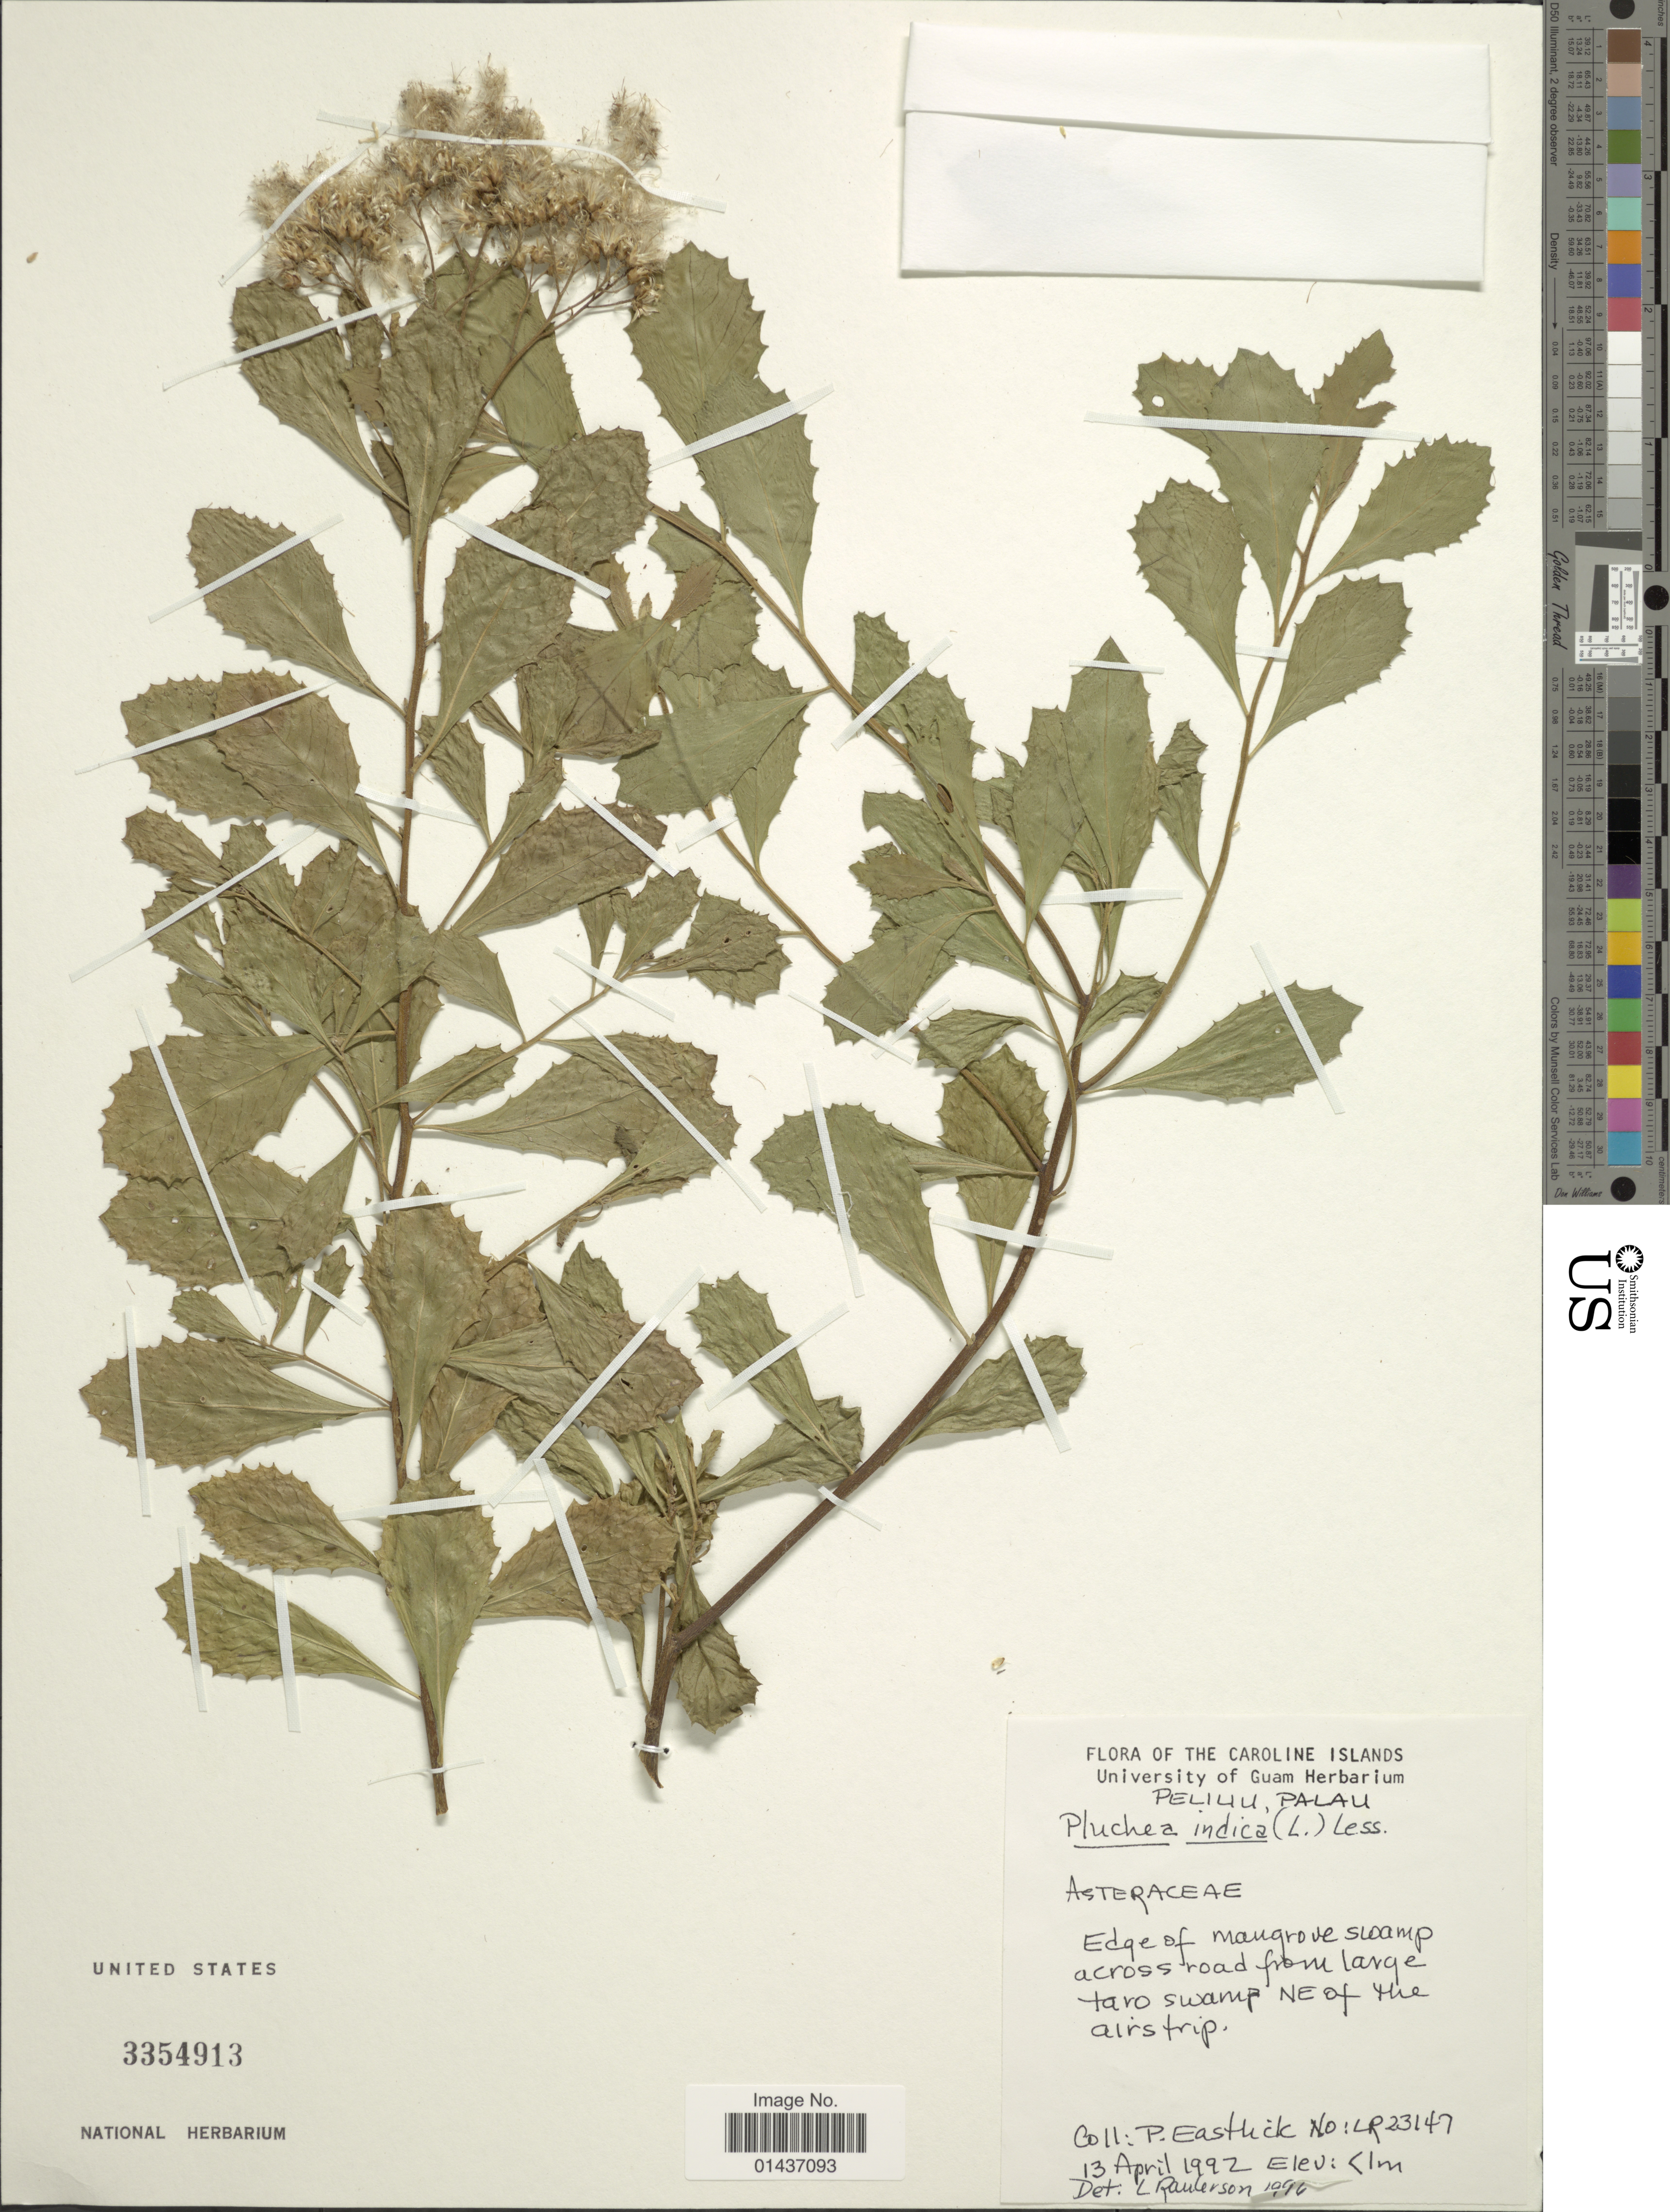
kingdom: Plantae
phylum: Tracheophyta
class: Magnoliopsida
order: Asterales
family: Asteraceae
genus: Pluchea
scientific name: Pluchea indica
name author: (L.) Less.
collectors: P. Eastlick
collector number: LR23147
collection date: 1992-04-13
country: Palau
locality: The Caroline Island, Peliliu, Palau, Edge of mangrove swamp across road from large taro swamp NE of [illegible text] airstrip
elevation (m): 1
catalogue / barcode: US 3354913